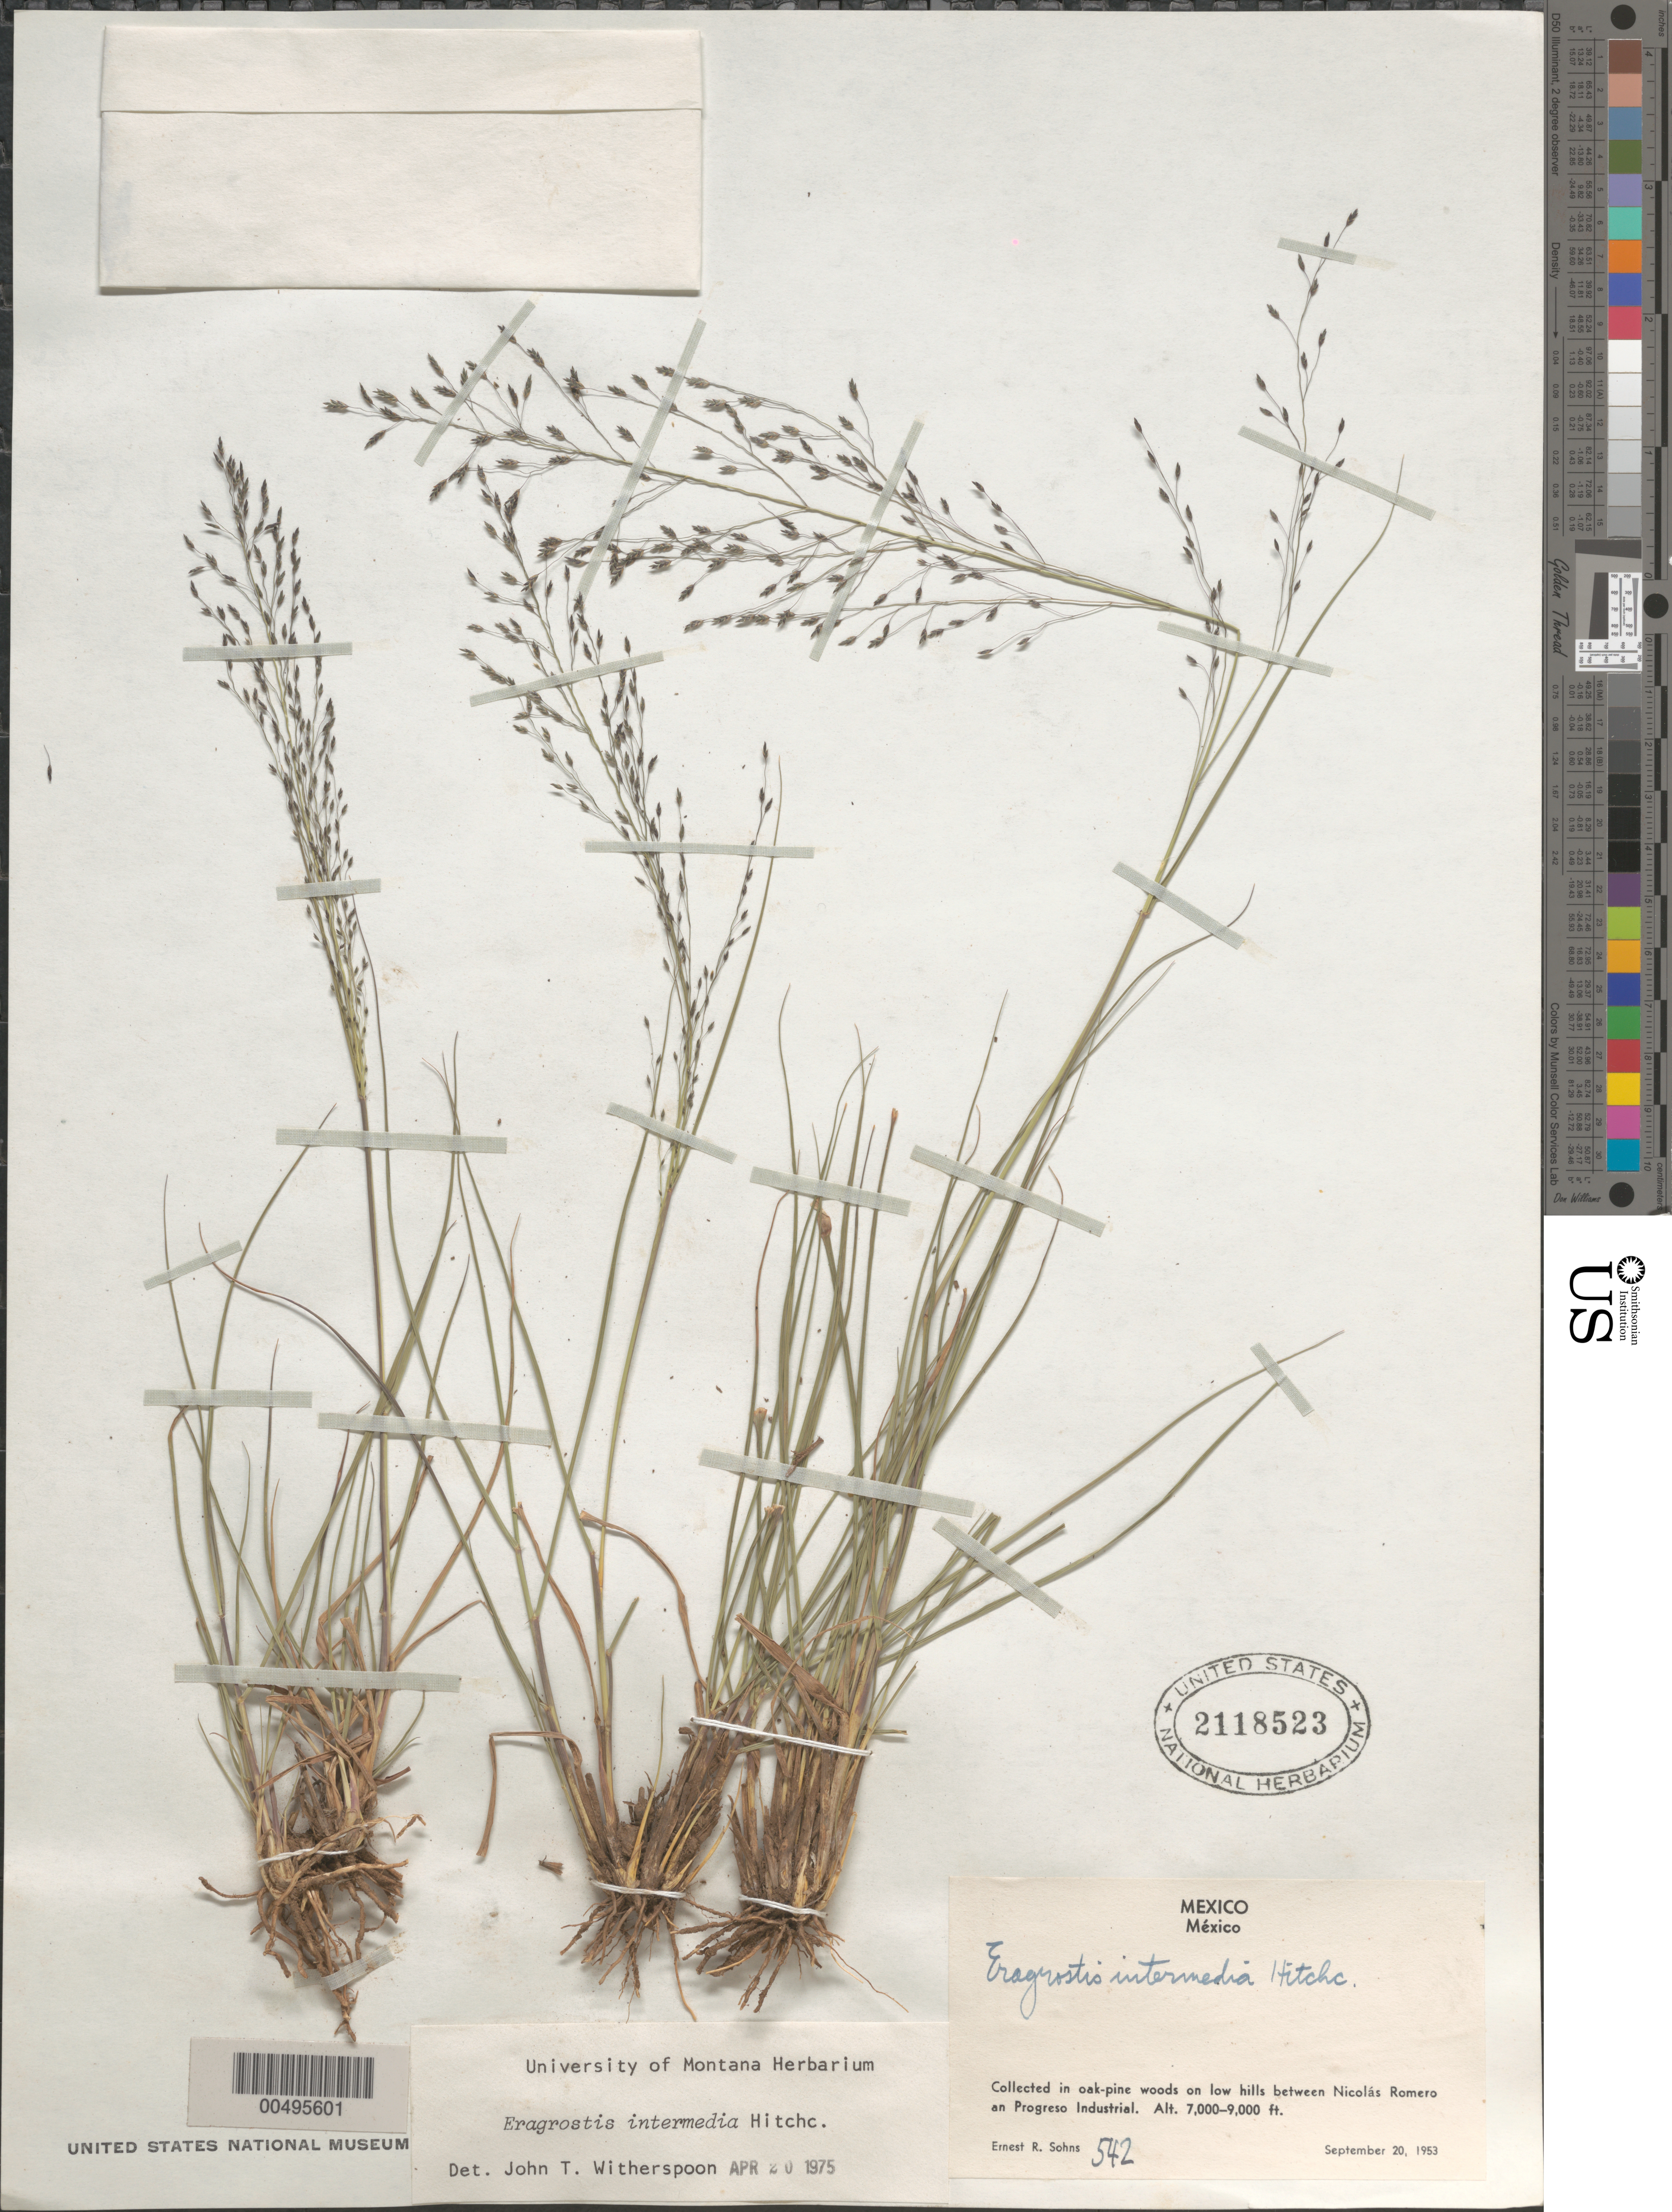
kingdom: Plantae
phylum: Tracheophyta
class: Liliopsida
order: Poales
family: Poaceae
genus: Eragrostis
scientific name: Eragrostis intermedia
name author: Hitchc.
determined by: Witherspoon, John T.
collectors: E. R. Sohns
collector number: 542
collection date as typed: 20 Sep 1953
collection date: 1953-09-20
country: Mexico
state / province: México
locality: Between Nicolás Romero and Progreso Industrial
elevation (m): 2134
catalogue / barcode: US 2118523